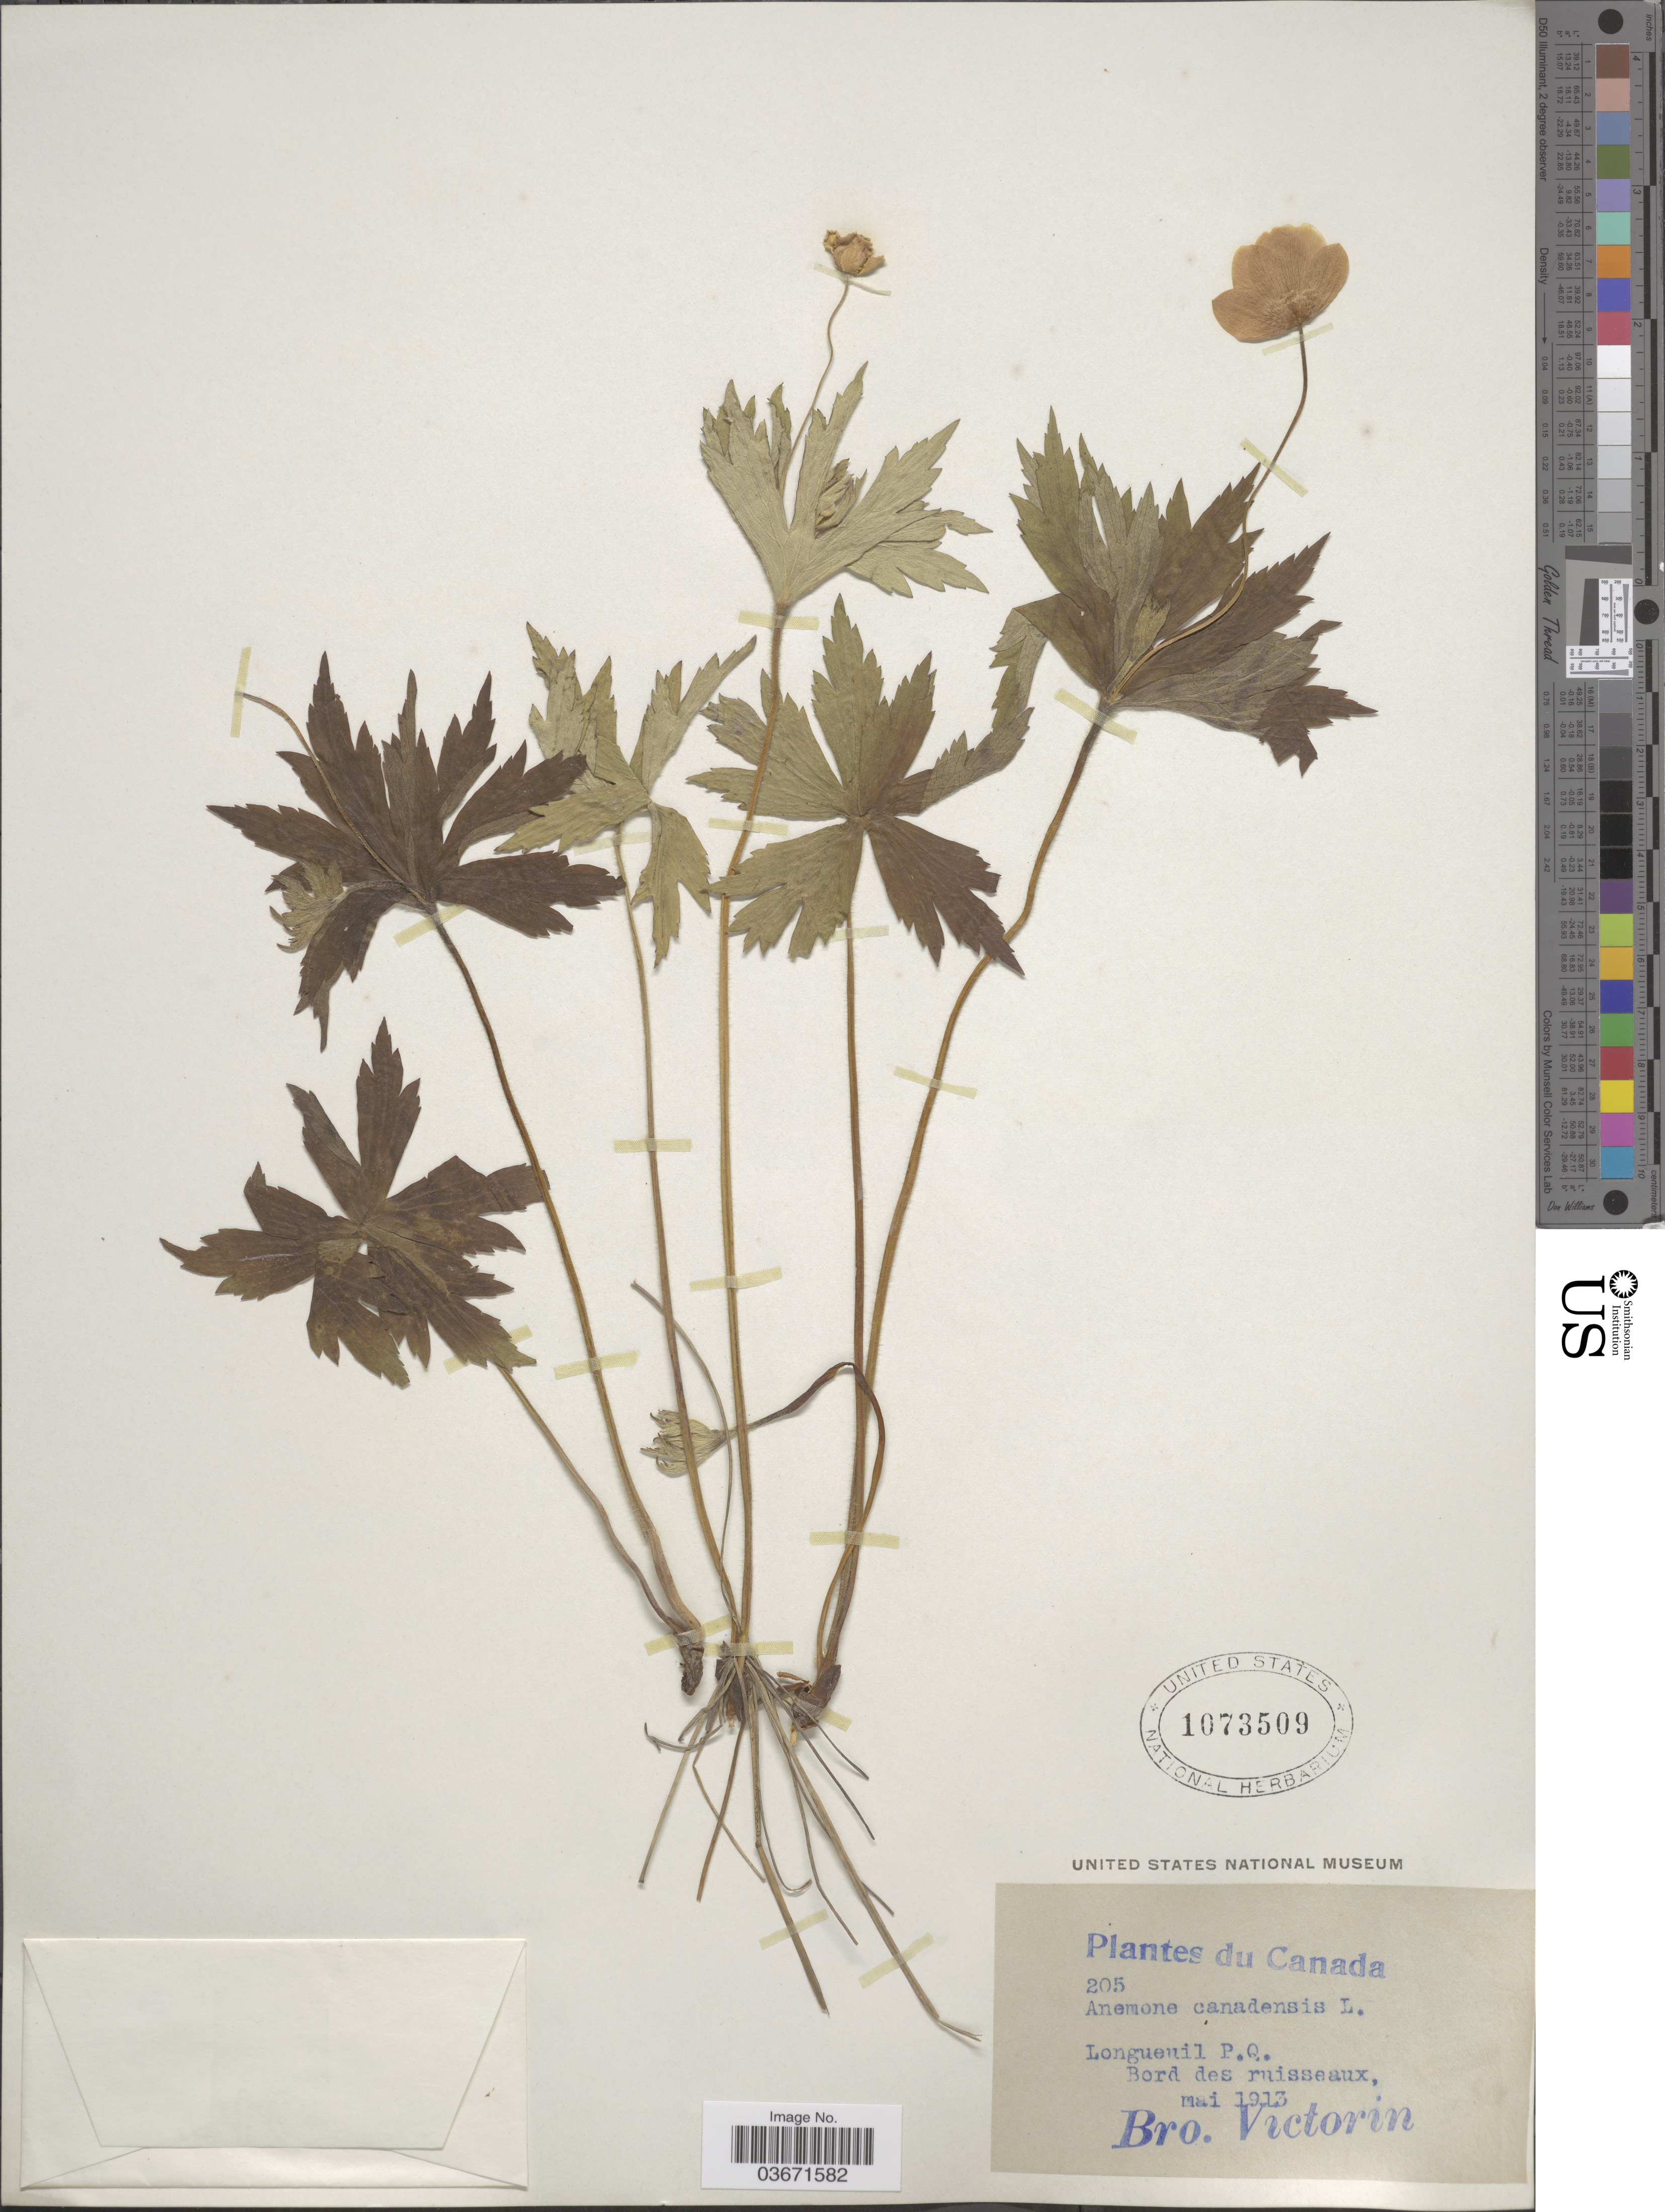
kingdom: Plantae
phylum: Tracheophyta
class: Magnoliopsida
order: Ranunculales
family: Ranunculaceae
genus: Anemone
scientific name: Anemone canadensis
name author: L.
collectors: B. Victorin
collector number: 205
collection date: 1913-05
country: Canada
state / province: Quebec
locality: Longueuil, P.Q.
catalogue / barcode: US 1073509